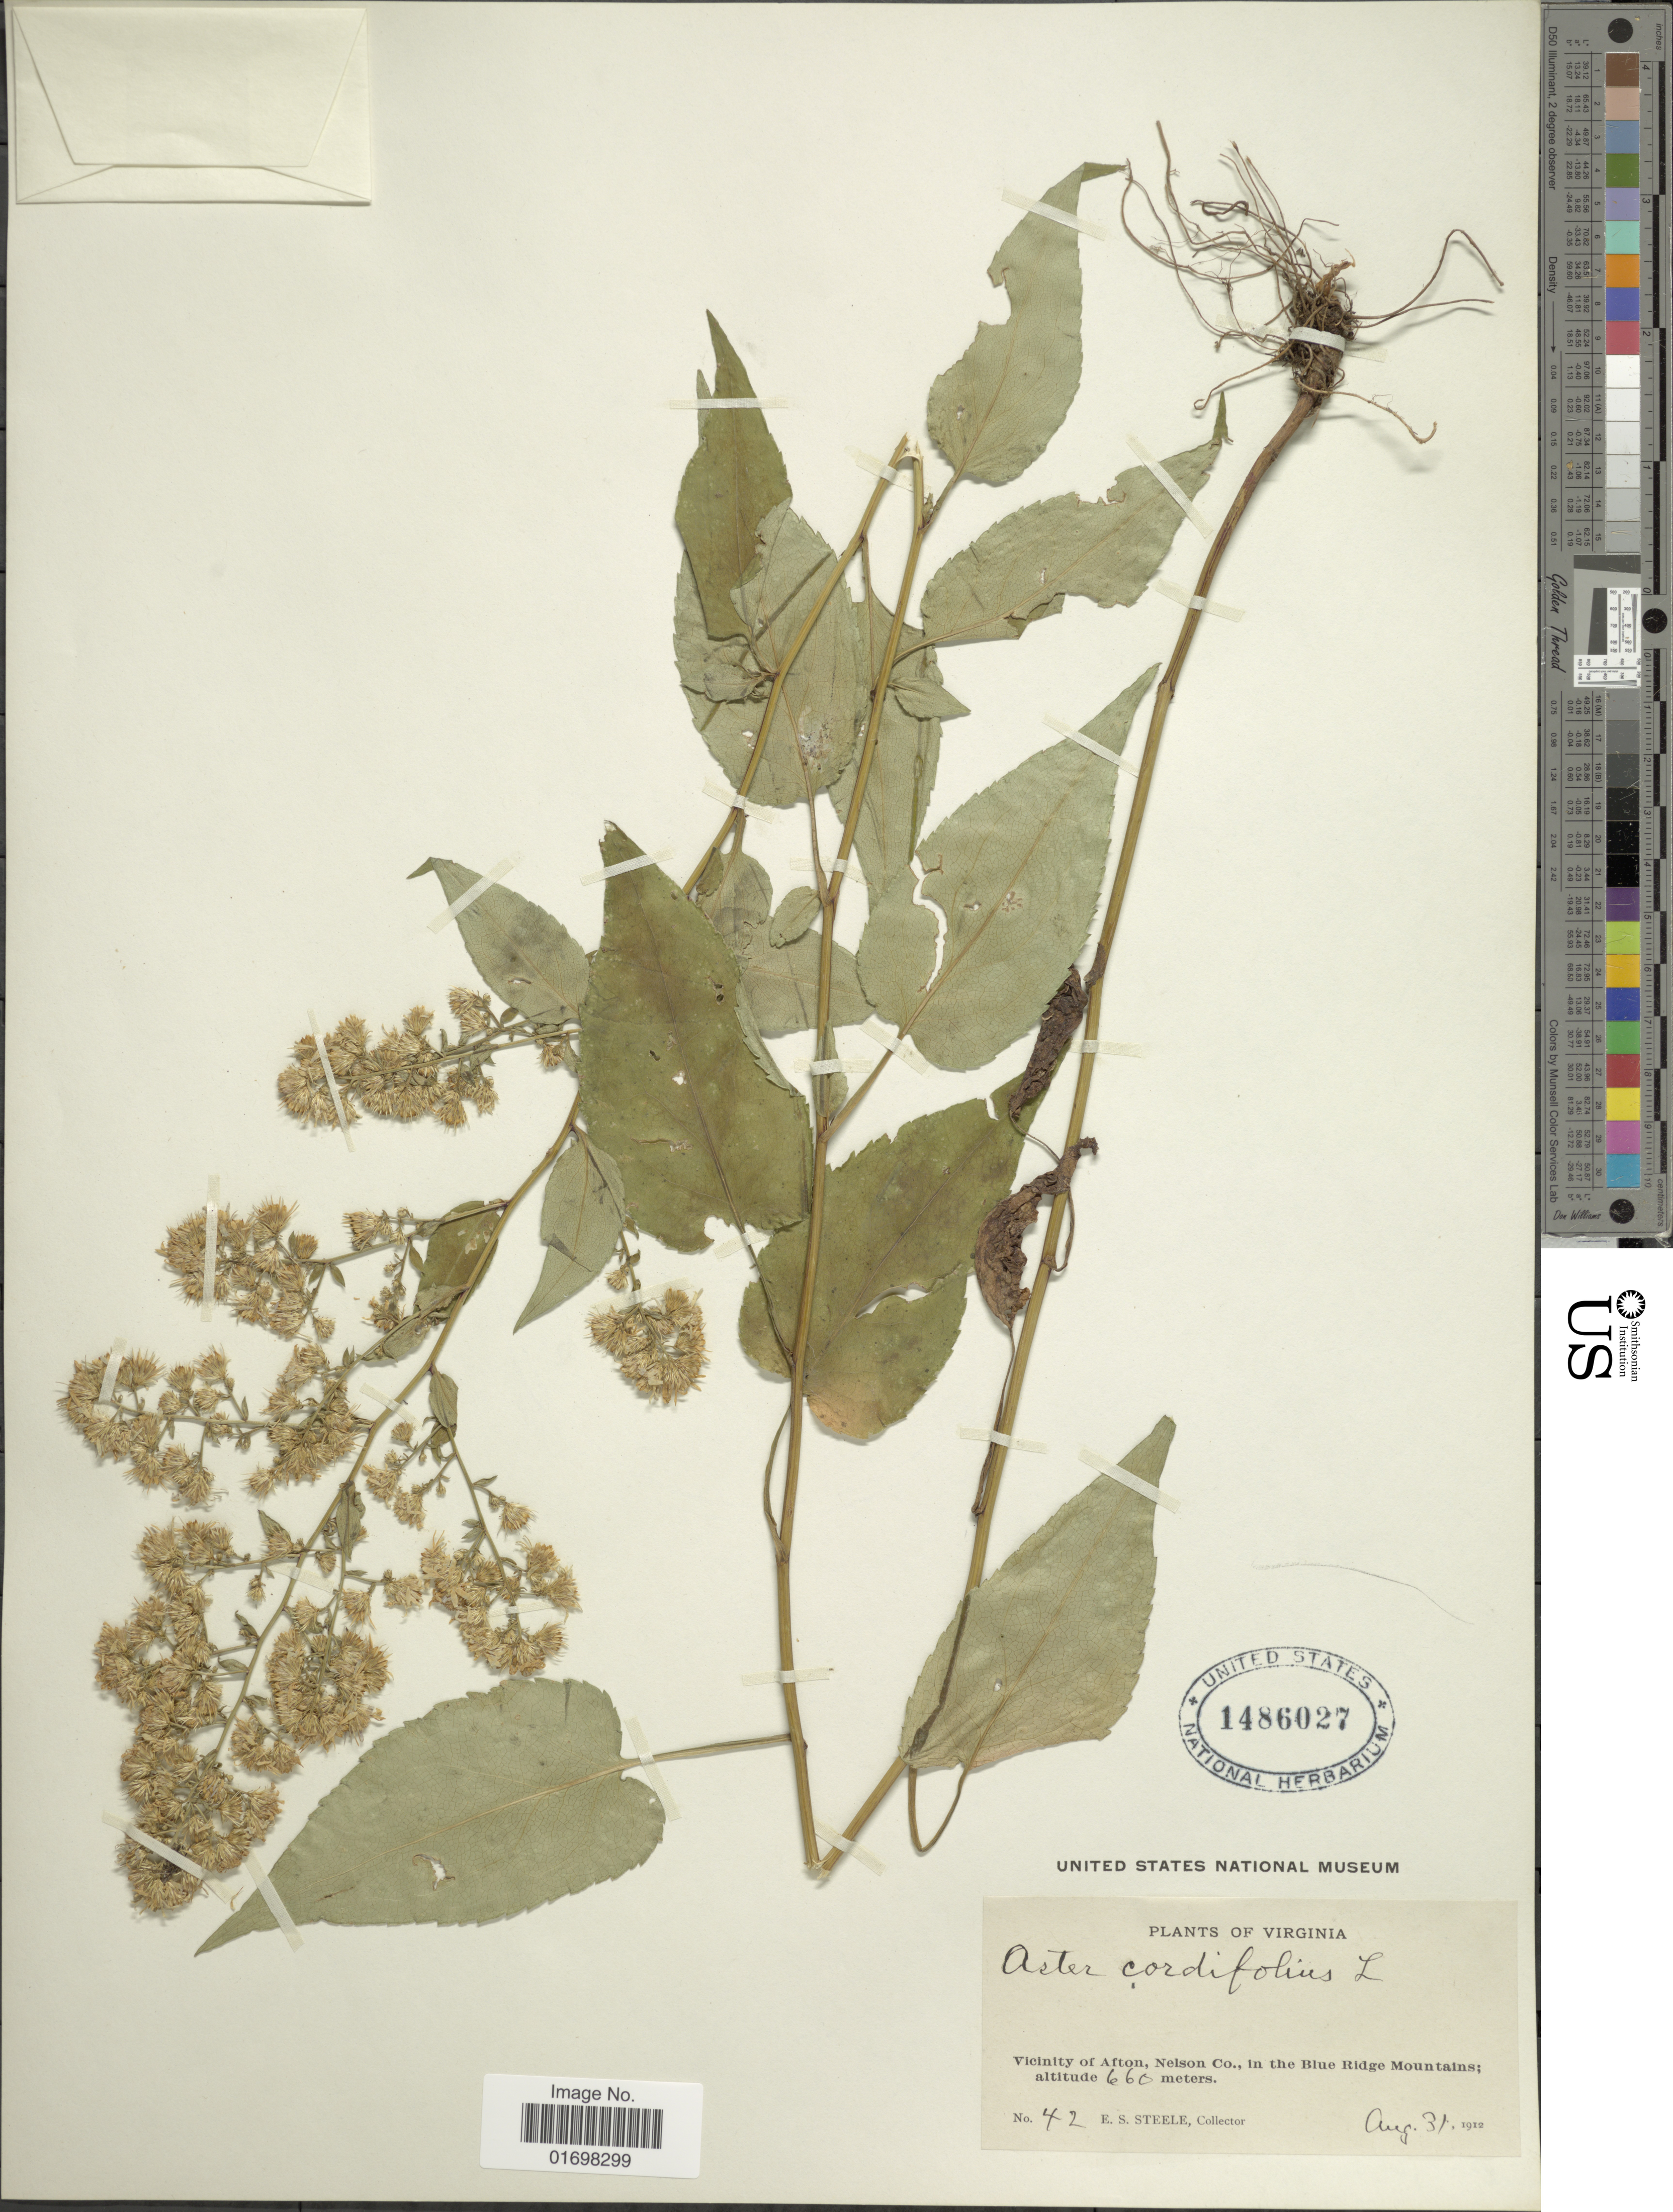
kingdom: Plantae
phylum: Tracheophyta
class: Magnoliopsida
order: Asterales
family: Asteraceae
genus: Symphyotrichum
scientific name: Symphyotrichum cordifolium var. cordifolium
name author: (L.) G.L. Nesom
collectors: E. Steele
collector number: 42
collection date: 1912-08-31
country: United States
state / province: Virginia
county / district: Nelson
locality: Vicinity of Afton, Nelson Co. in the Blue Ridge Mountains.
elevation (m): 660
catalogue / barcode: US 1486027